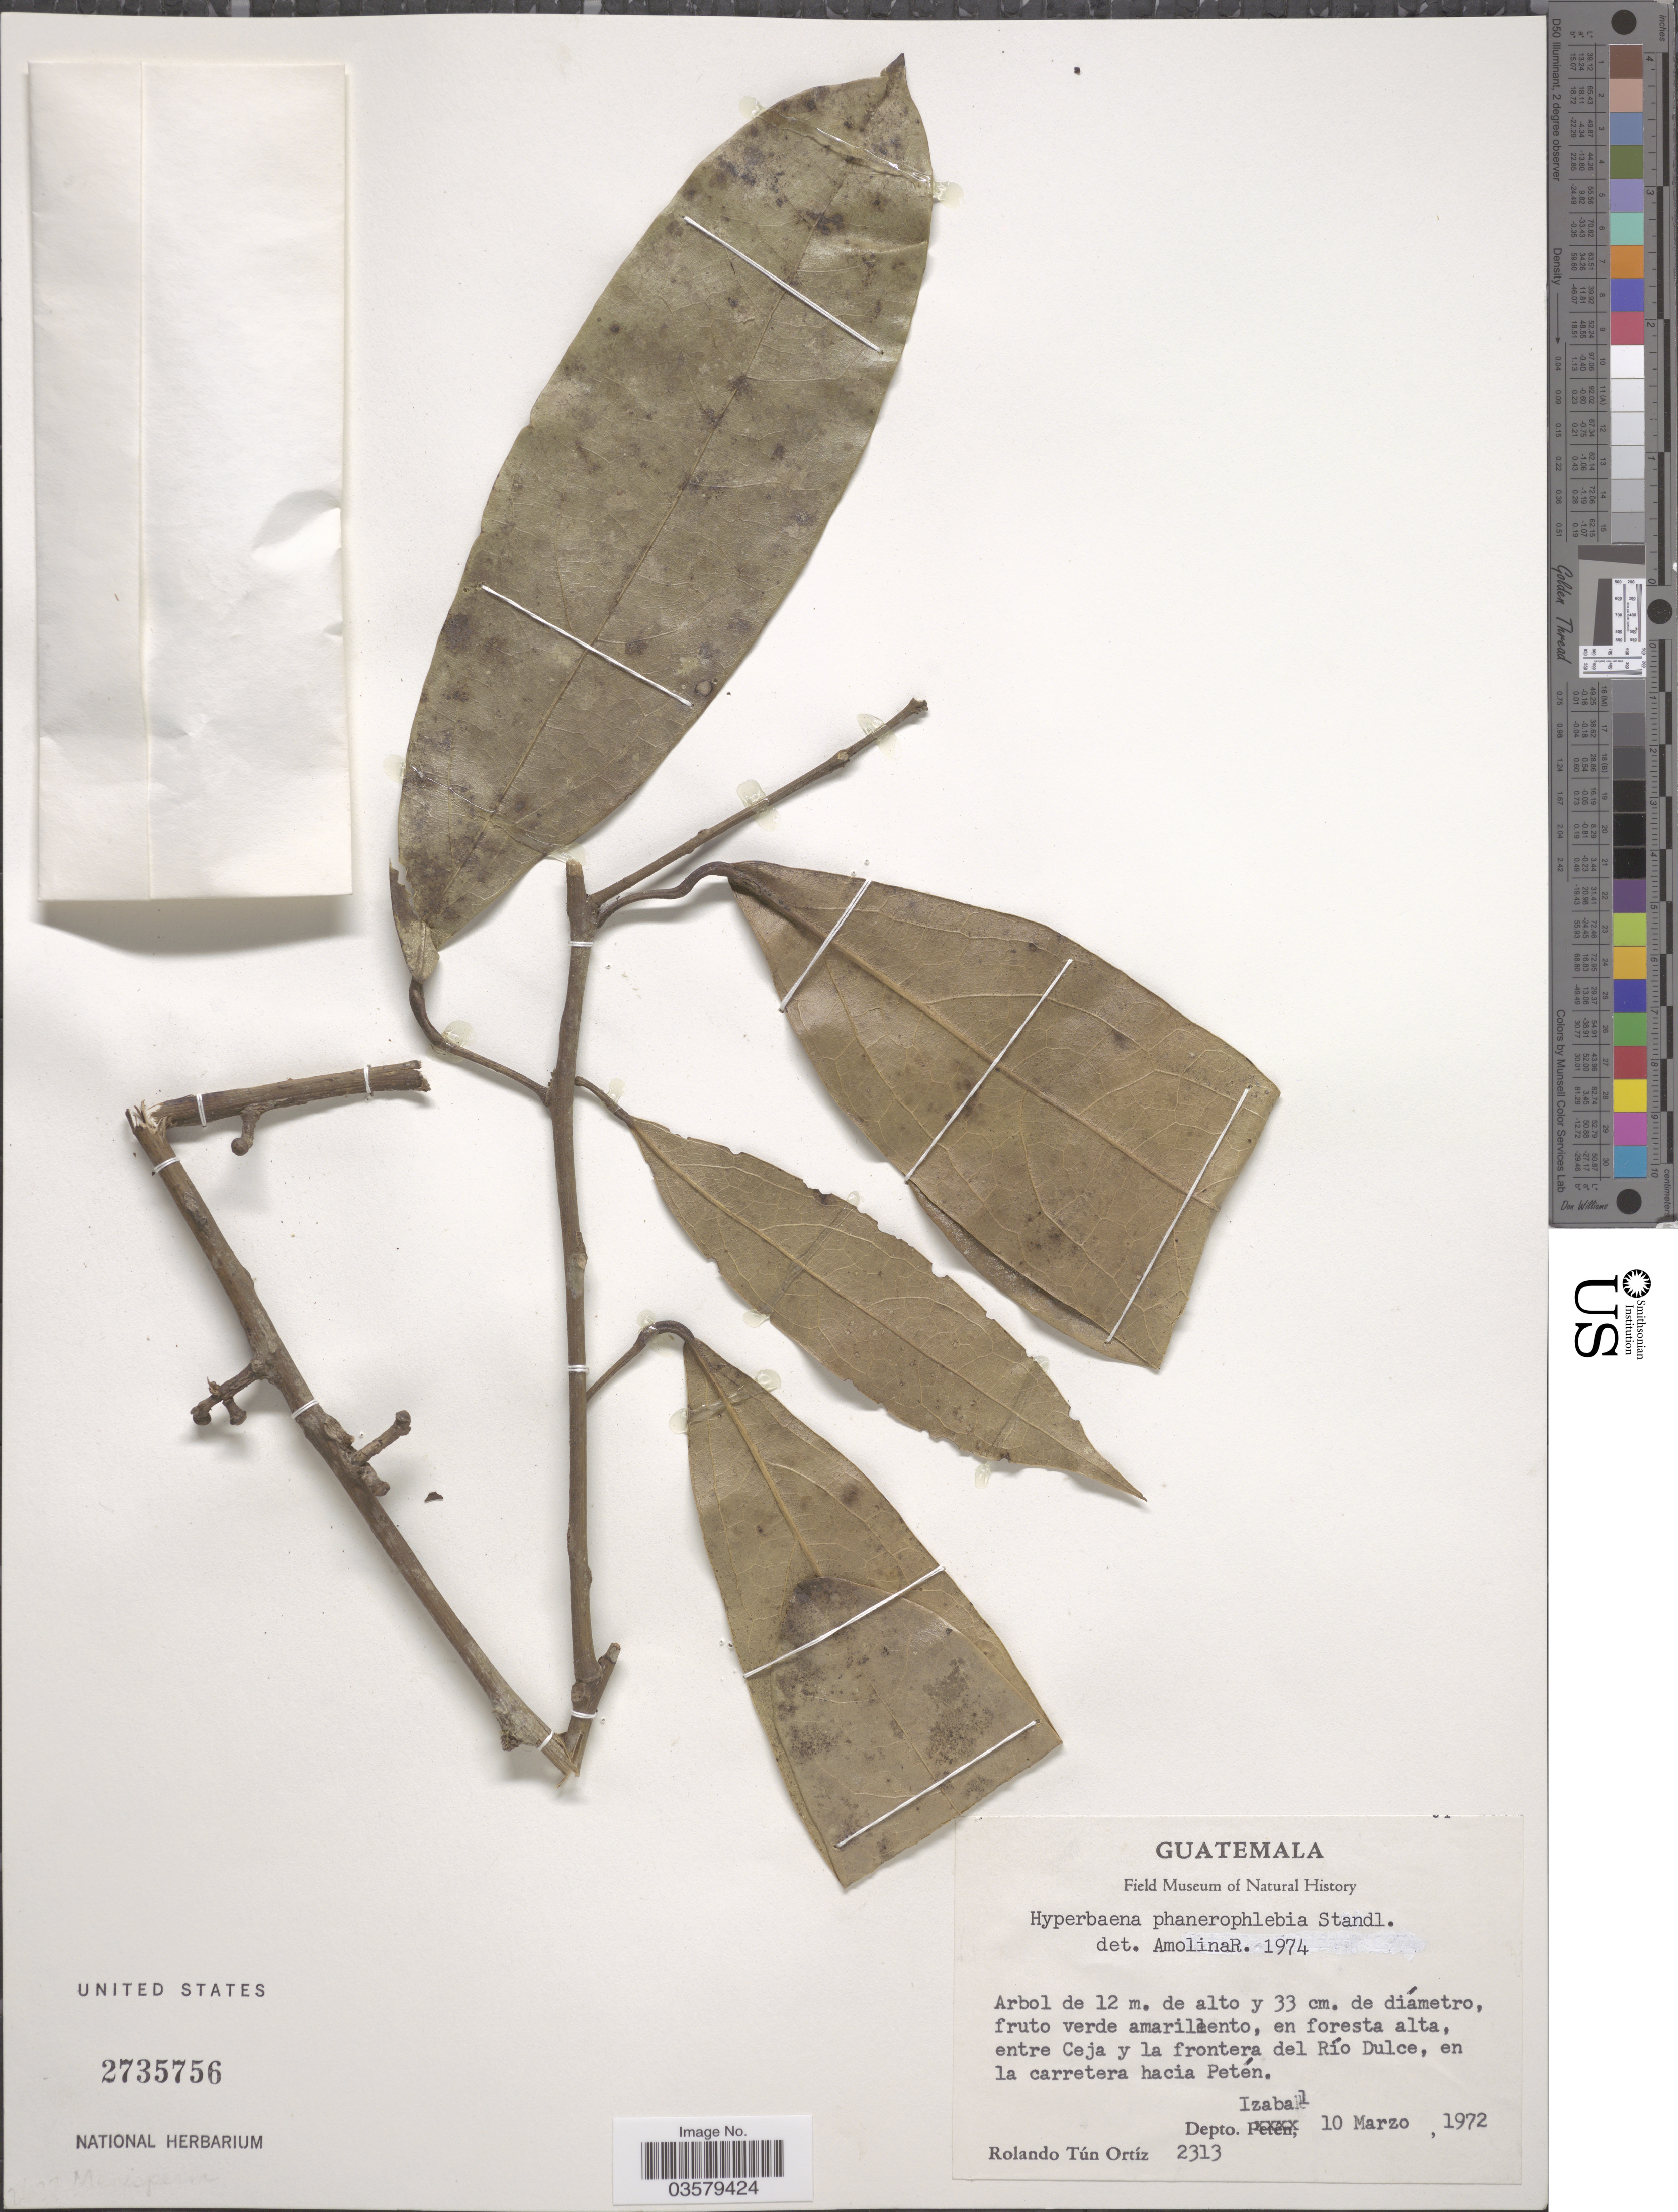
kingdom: Plantae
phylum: Tracheophyta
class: Magnoliopsida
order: Ranunculales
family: Menispermaceae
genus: Hyperbaena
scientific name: Hyperbaena phanerophlebia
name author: Standl.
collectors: R. Ortiz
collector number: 2313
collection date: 1972-03-10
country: Guatemala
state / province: Izabal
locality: Entre Ceja y la frontera del Río Dulce, en la carretera hacia Petén. Depto. Izabal.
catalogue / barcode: US 2735756